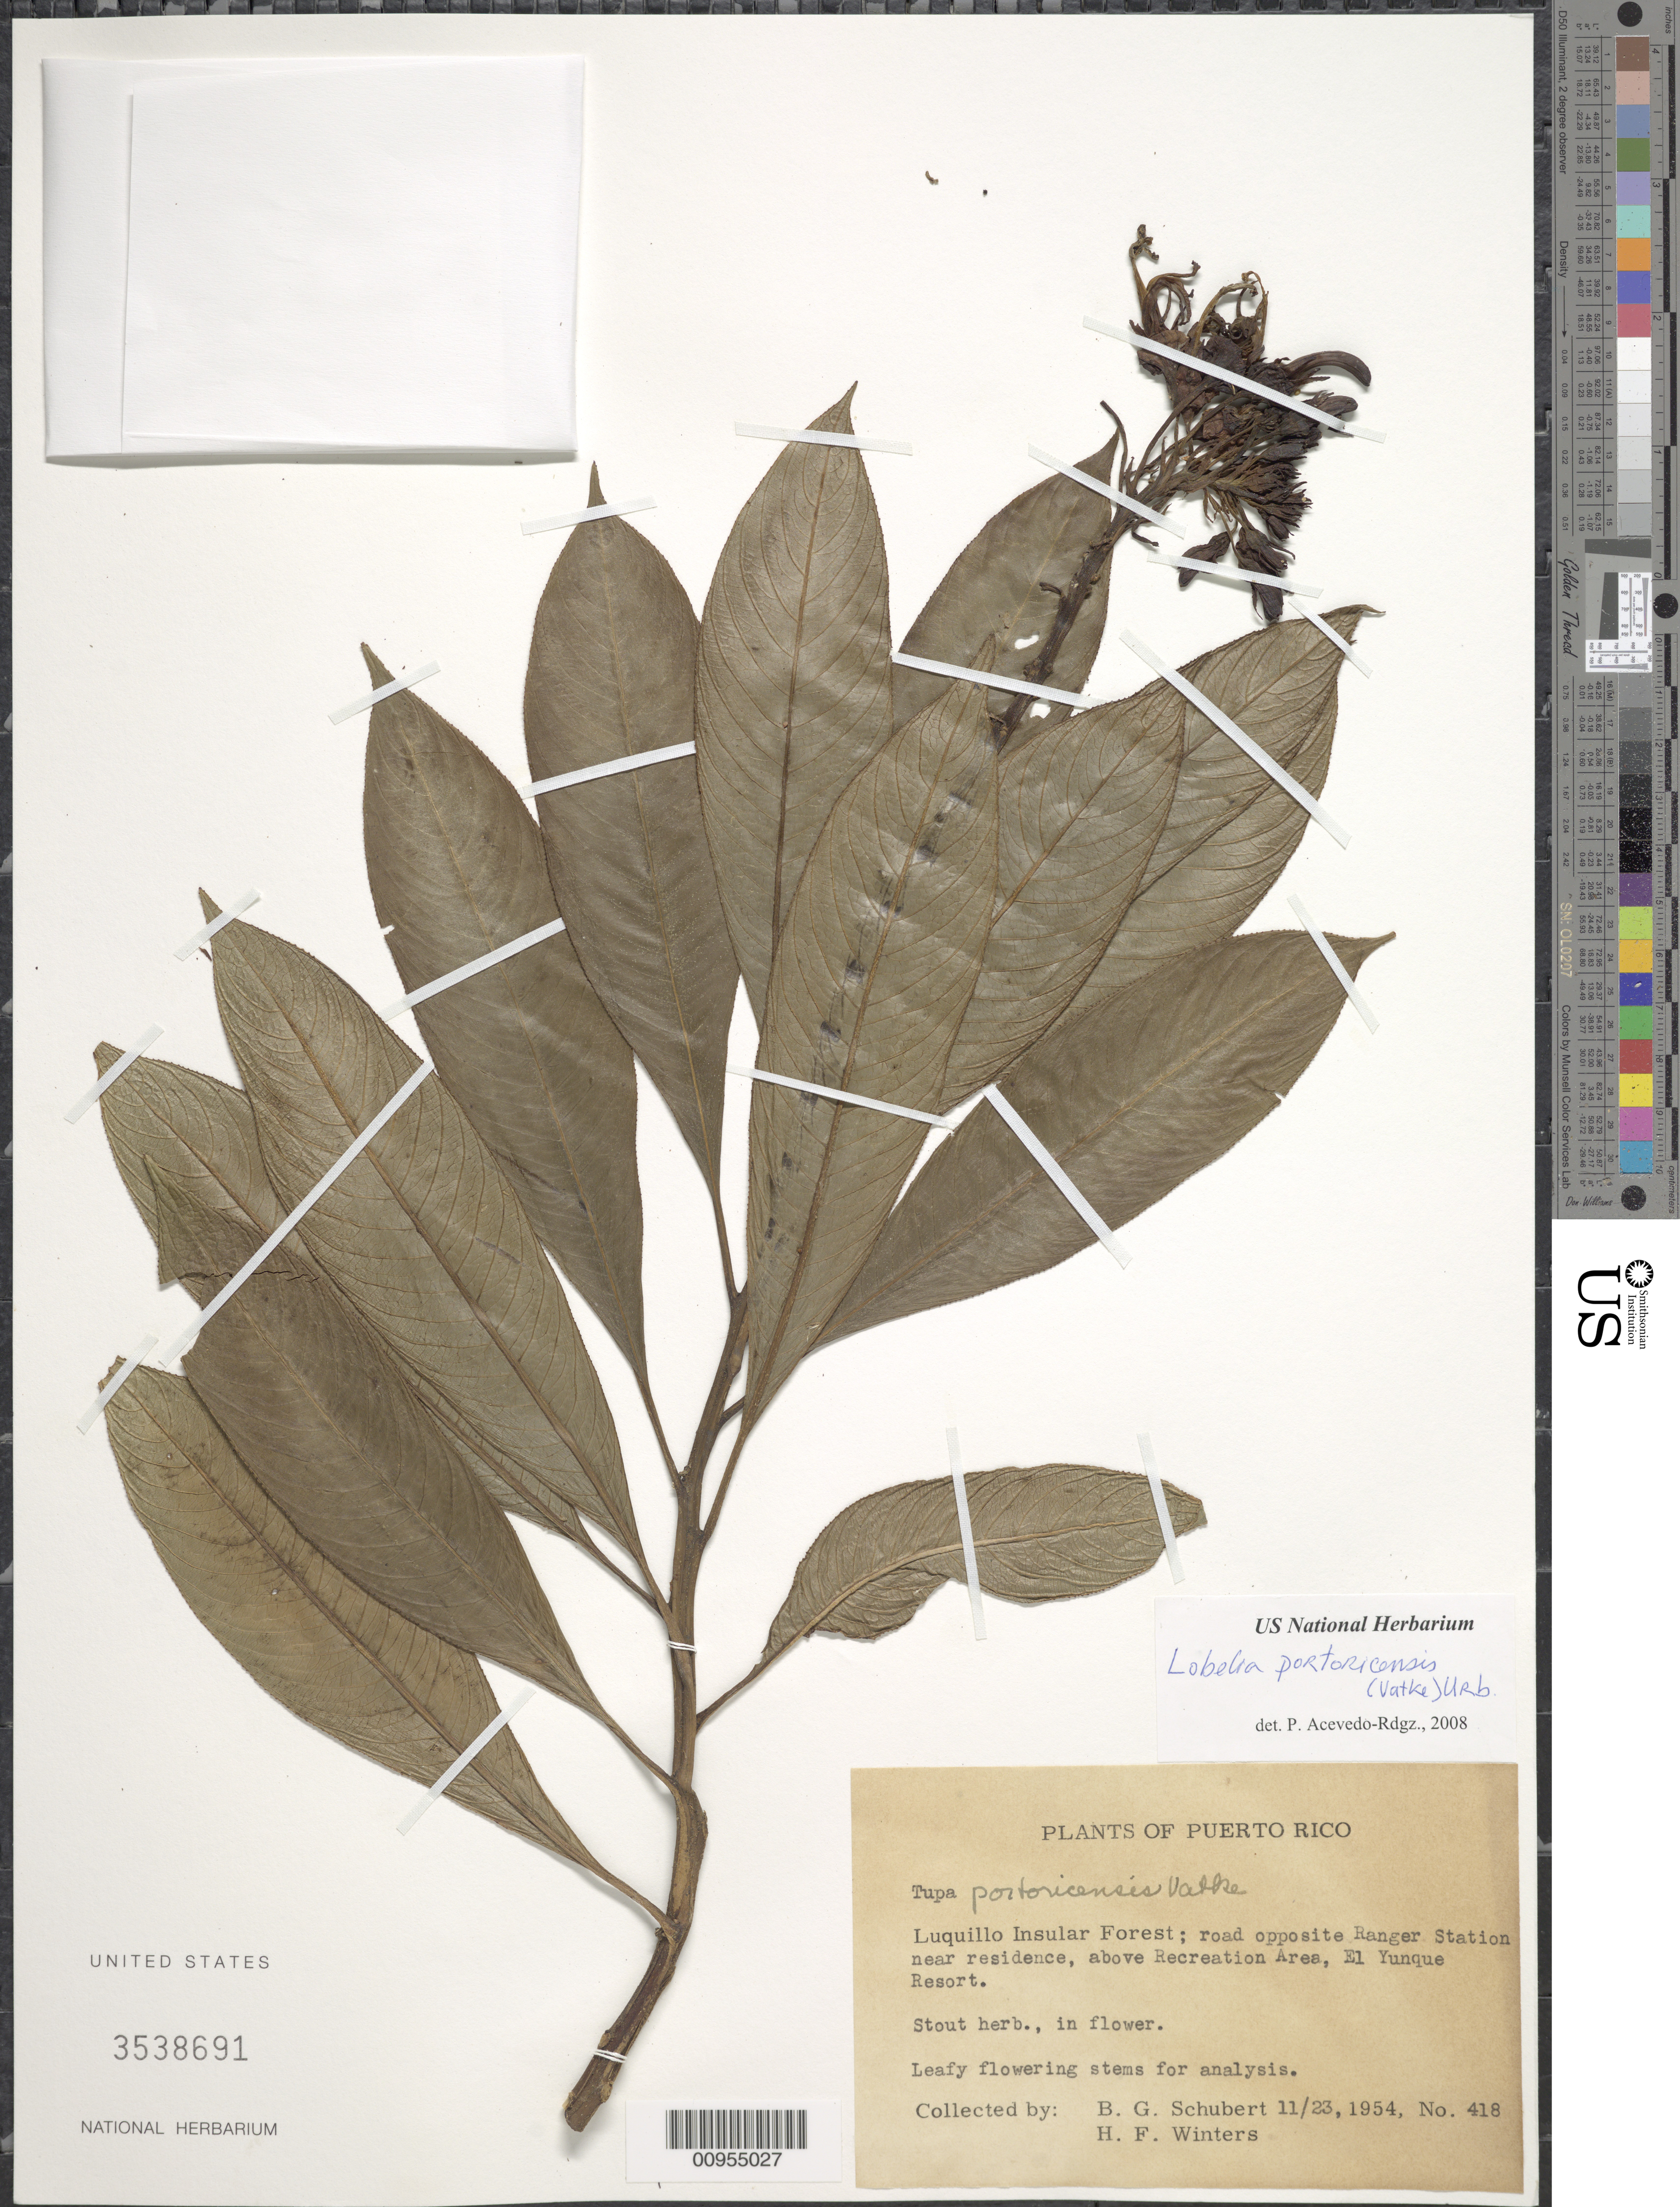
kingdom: Plantae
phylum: Tracheophyta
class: Magnoliopsida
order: Asterales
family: Campanulaceae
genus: Lobelia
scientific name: Lobelia portoricensis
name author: (Vatke) Urb.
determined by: Acevedo-Rodríguez, P., (BOT), Smithsonian Institution - National Museum of Natural History (UNITED STATES)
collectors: B. Schubert & H. Winters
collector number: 418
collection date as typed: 23 Nov 1954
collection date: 1954-11-23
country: Puerto Rico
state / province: Luquillo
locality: Luquillo Insular Forest; road opposite Ranger Station near residence, above recreation area, El Yunque Resort.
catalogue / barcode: US 3538691